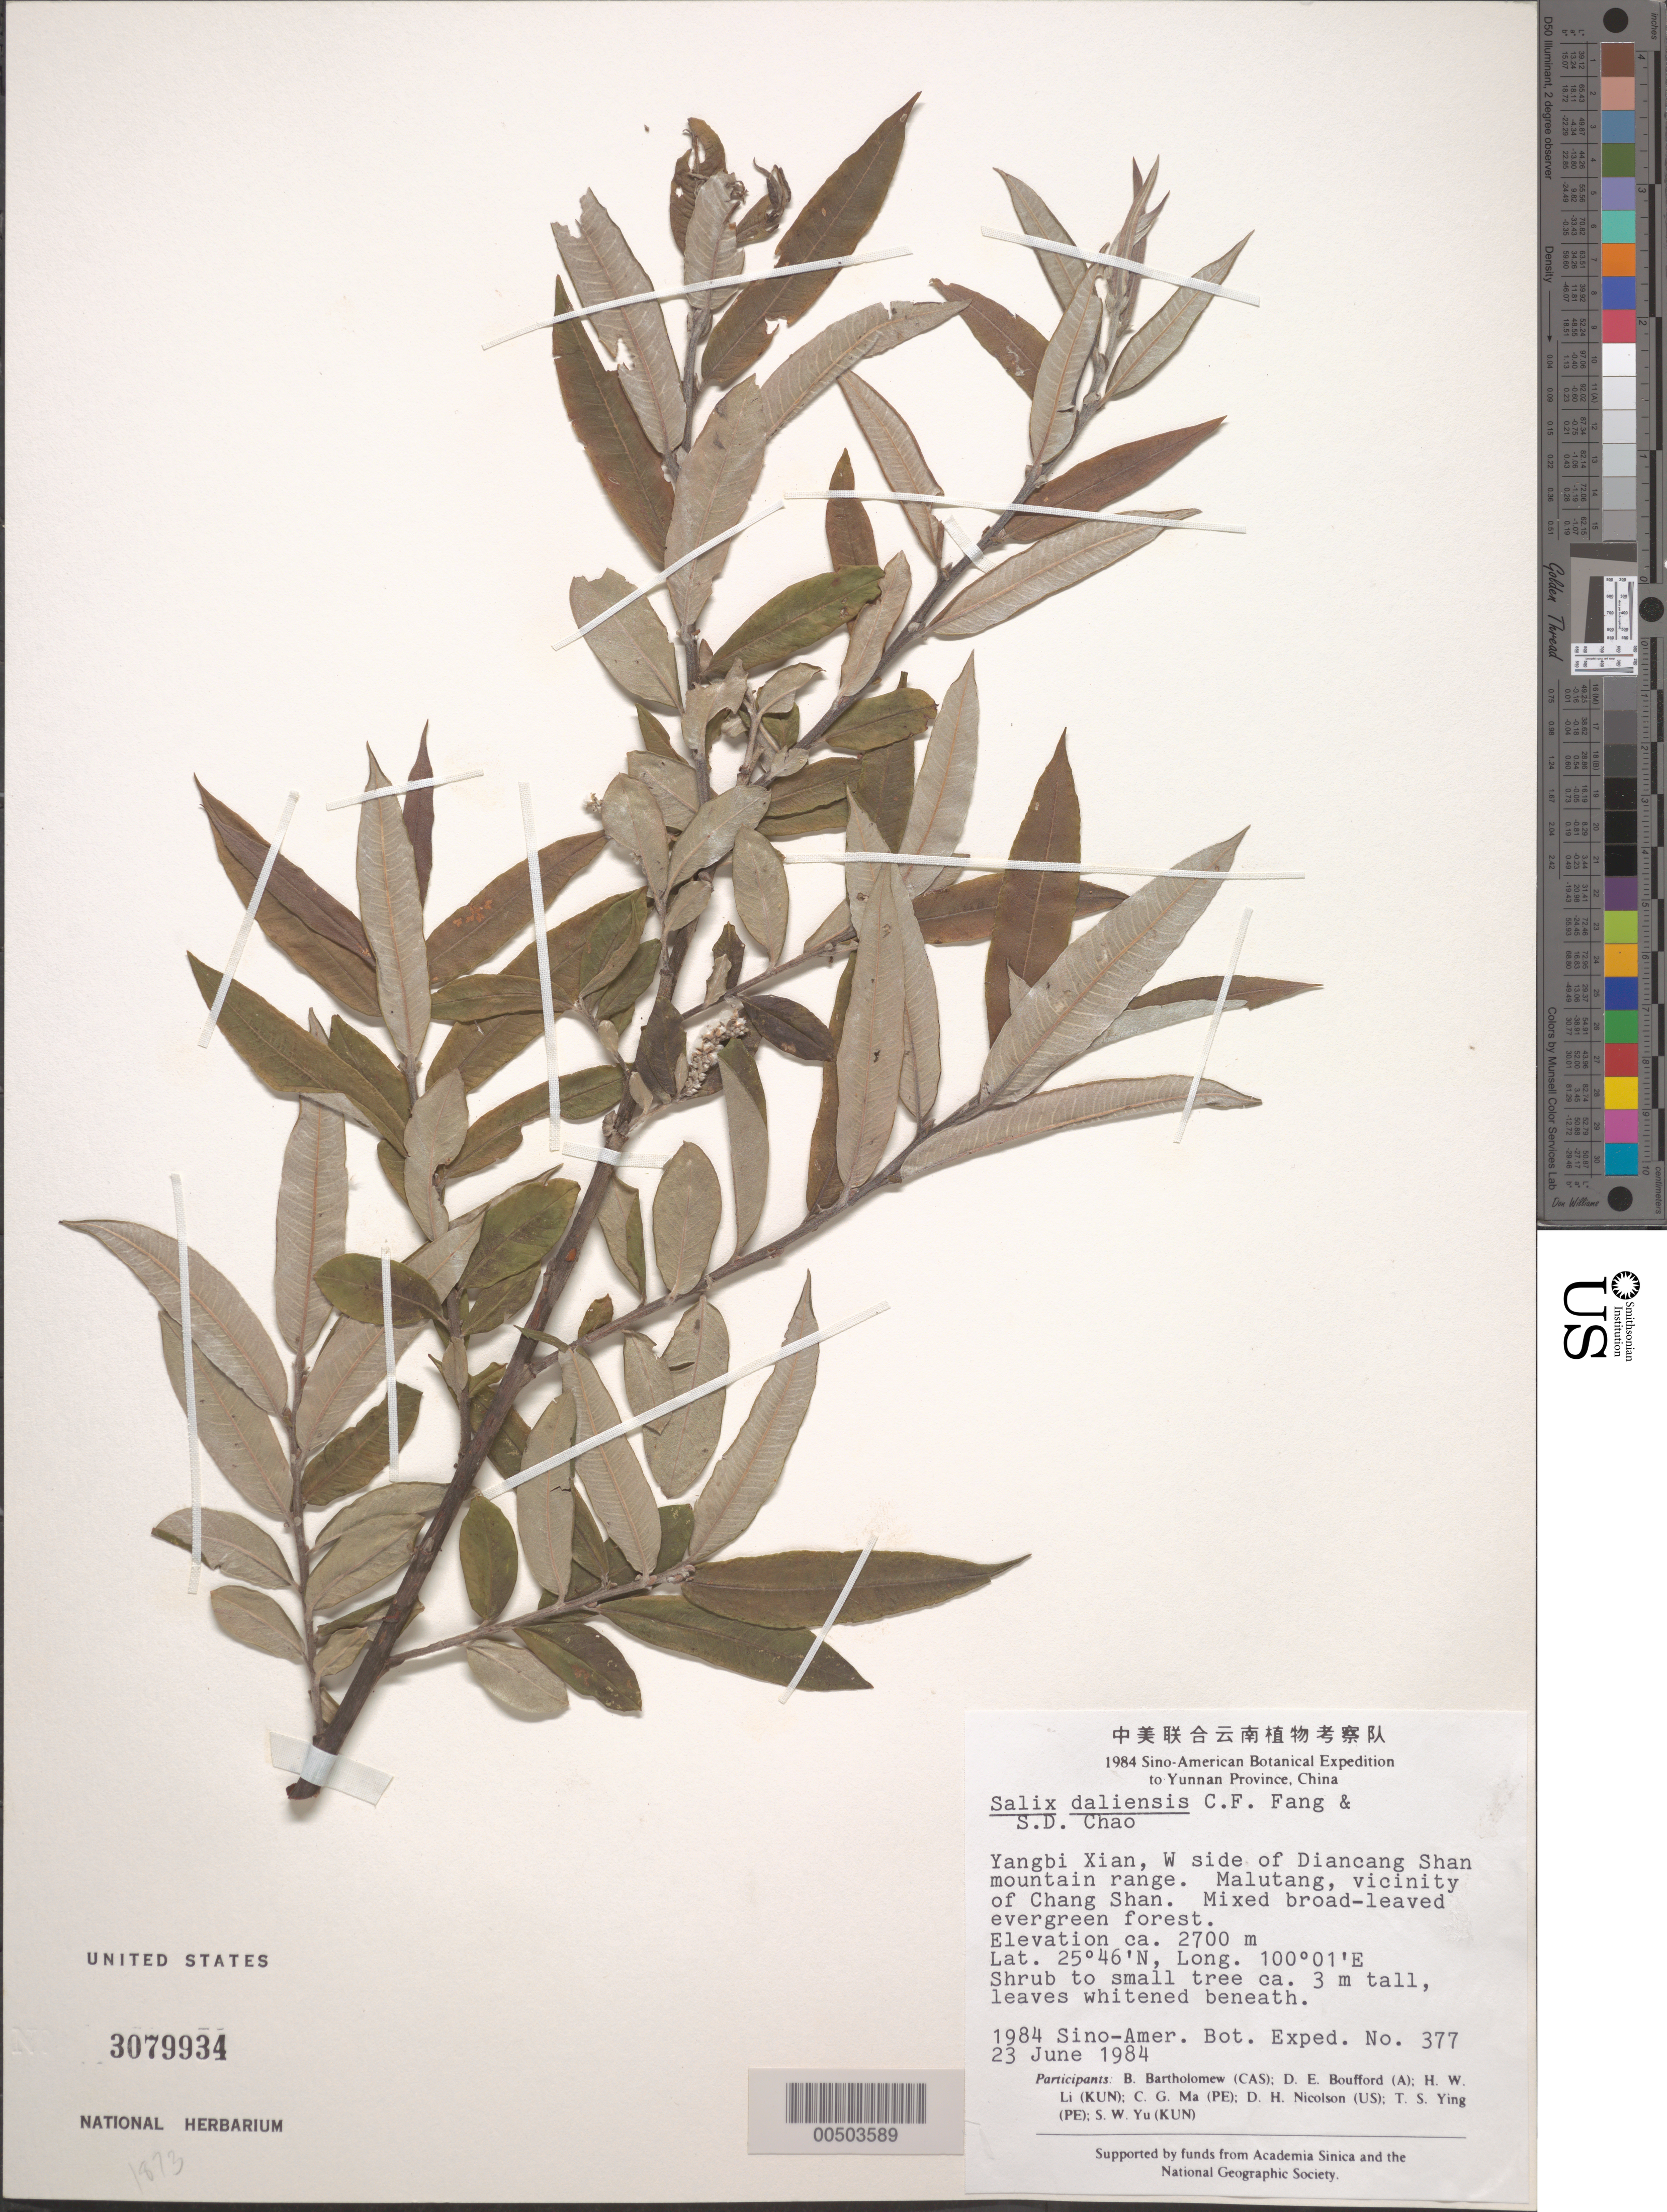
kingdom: Plantae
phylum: Tracheophyta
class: Magnoliopsida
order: Malpighiales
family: Salicaceae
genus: Salix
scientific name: Salix daliensis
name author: C.F. Fang & S.D. Zhao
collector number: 377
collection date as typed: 23 Jun 1984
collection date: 1984-06-23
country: China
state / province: Yunnan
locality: W side of Diancang Shan mountain range. Malutang, vicinity of Chang Shan, Yangbi District (Yangbi Xian)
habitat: Mixed broad-leaved evergreen forest. Shrub to small tree ca. 3 m tall, leaves whitened beneath.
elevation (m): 2700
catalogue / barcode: US 3079934